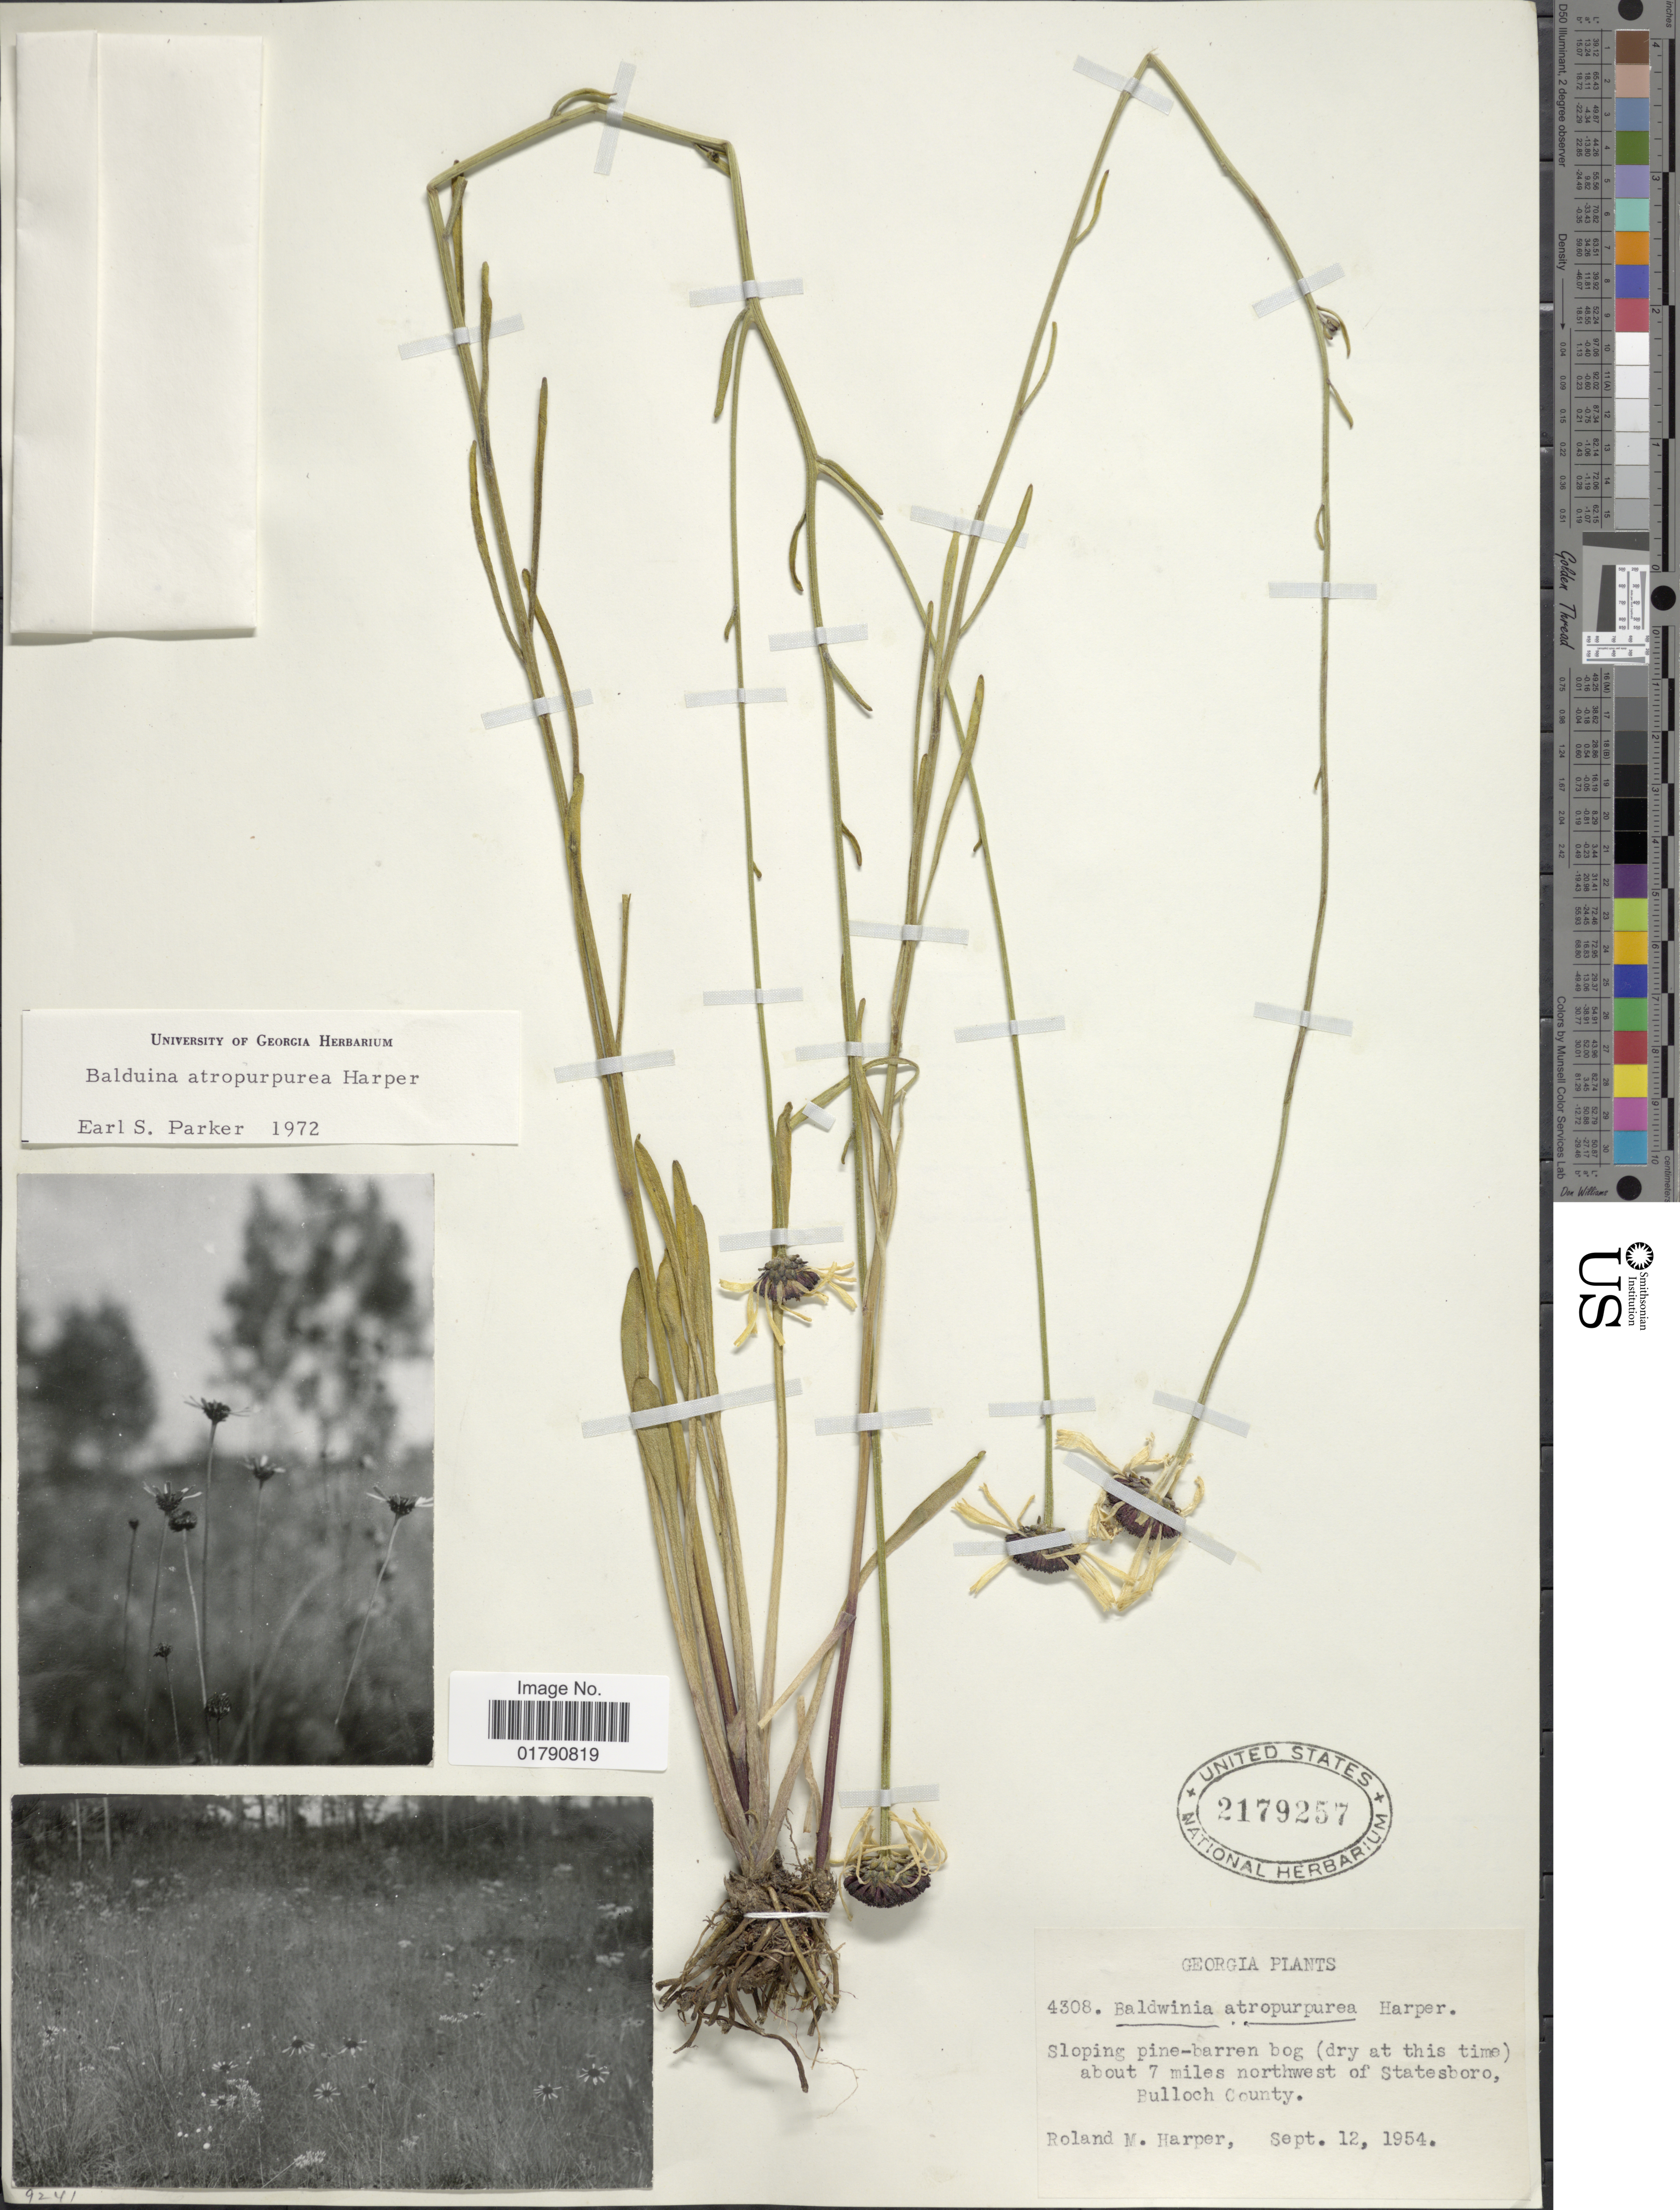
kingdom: Plantae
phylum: Tracheophyta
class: Magnoliopsida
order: Asterales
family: Asteraceae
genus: Balduina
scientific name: Balduina atropurpurea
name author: R.M. Harper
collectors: R. M. Harper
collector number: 4308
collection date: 1954-09-12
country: United States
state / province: Georgia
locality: About 7 miles northwest of Statesboro, Bulloch County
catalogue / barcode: US 2179257